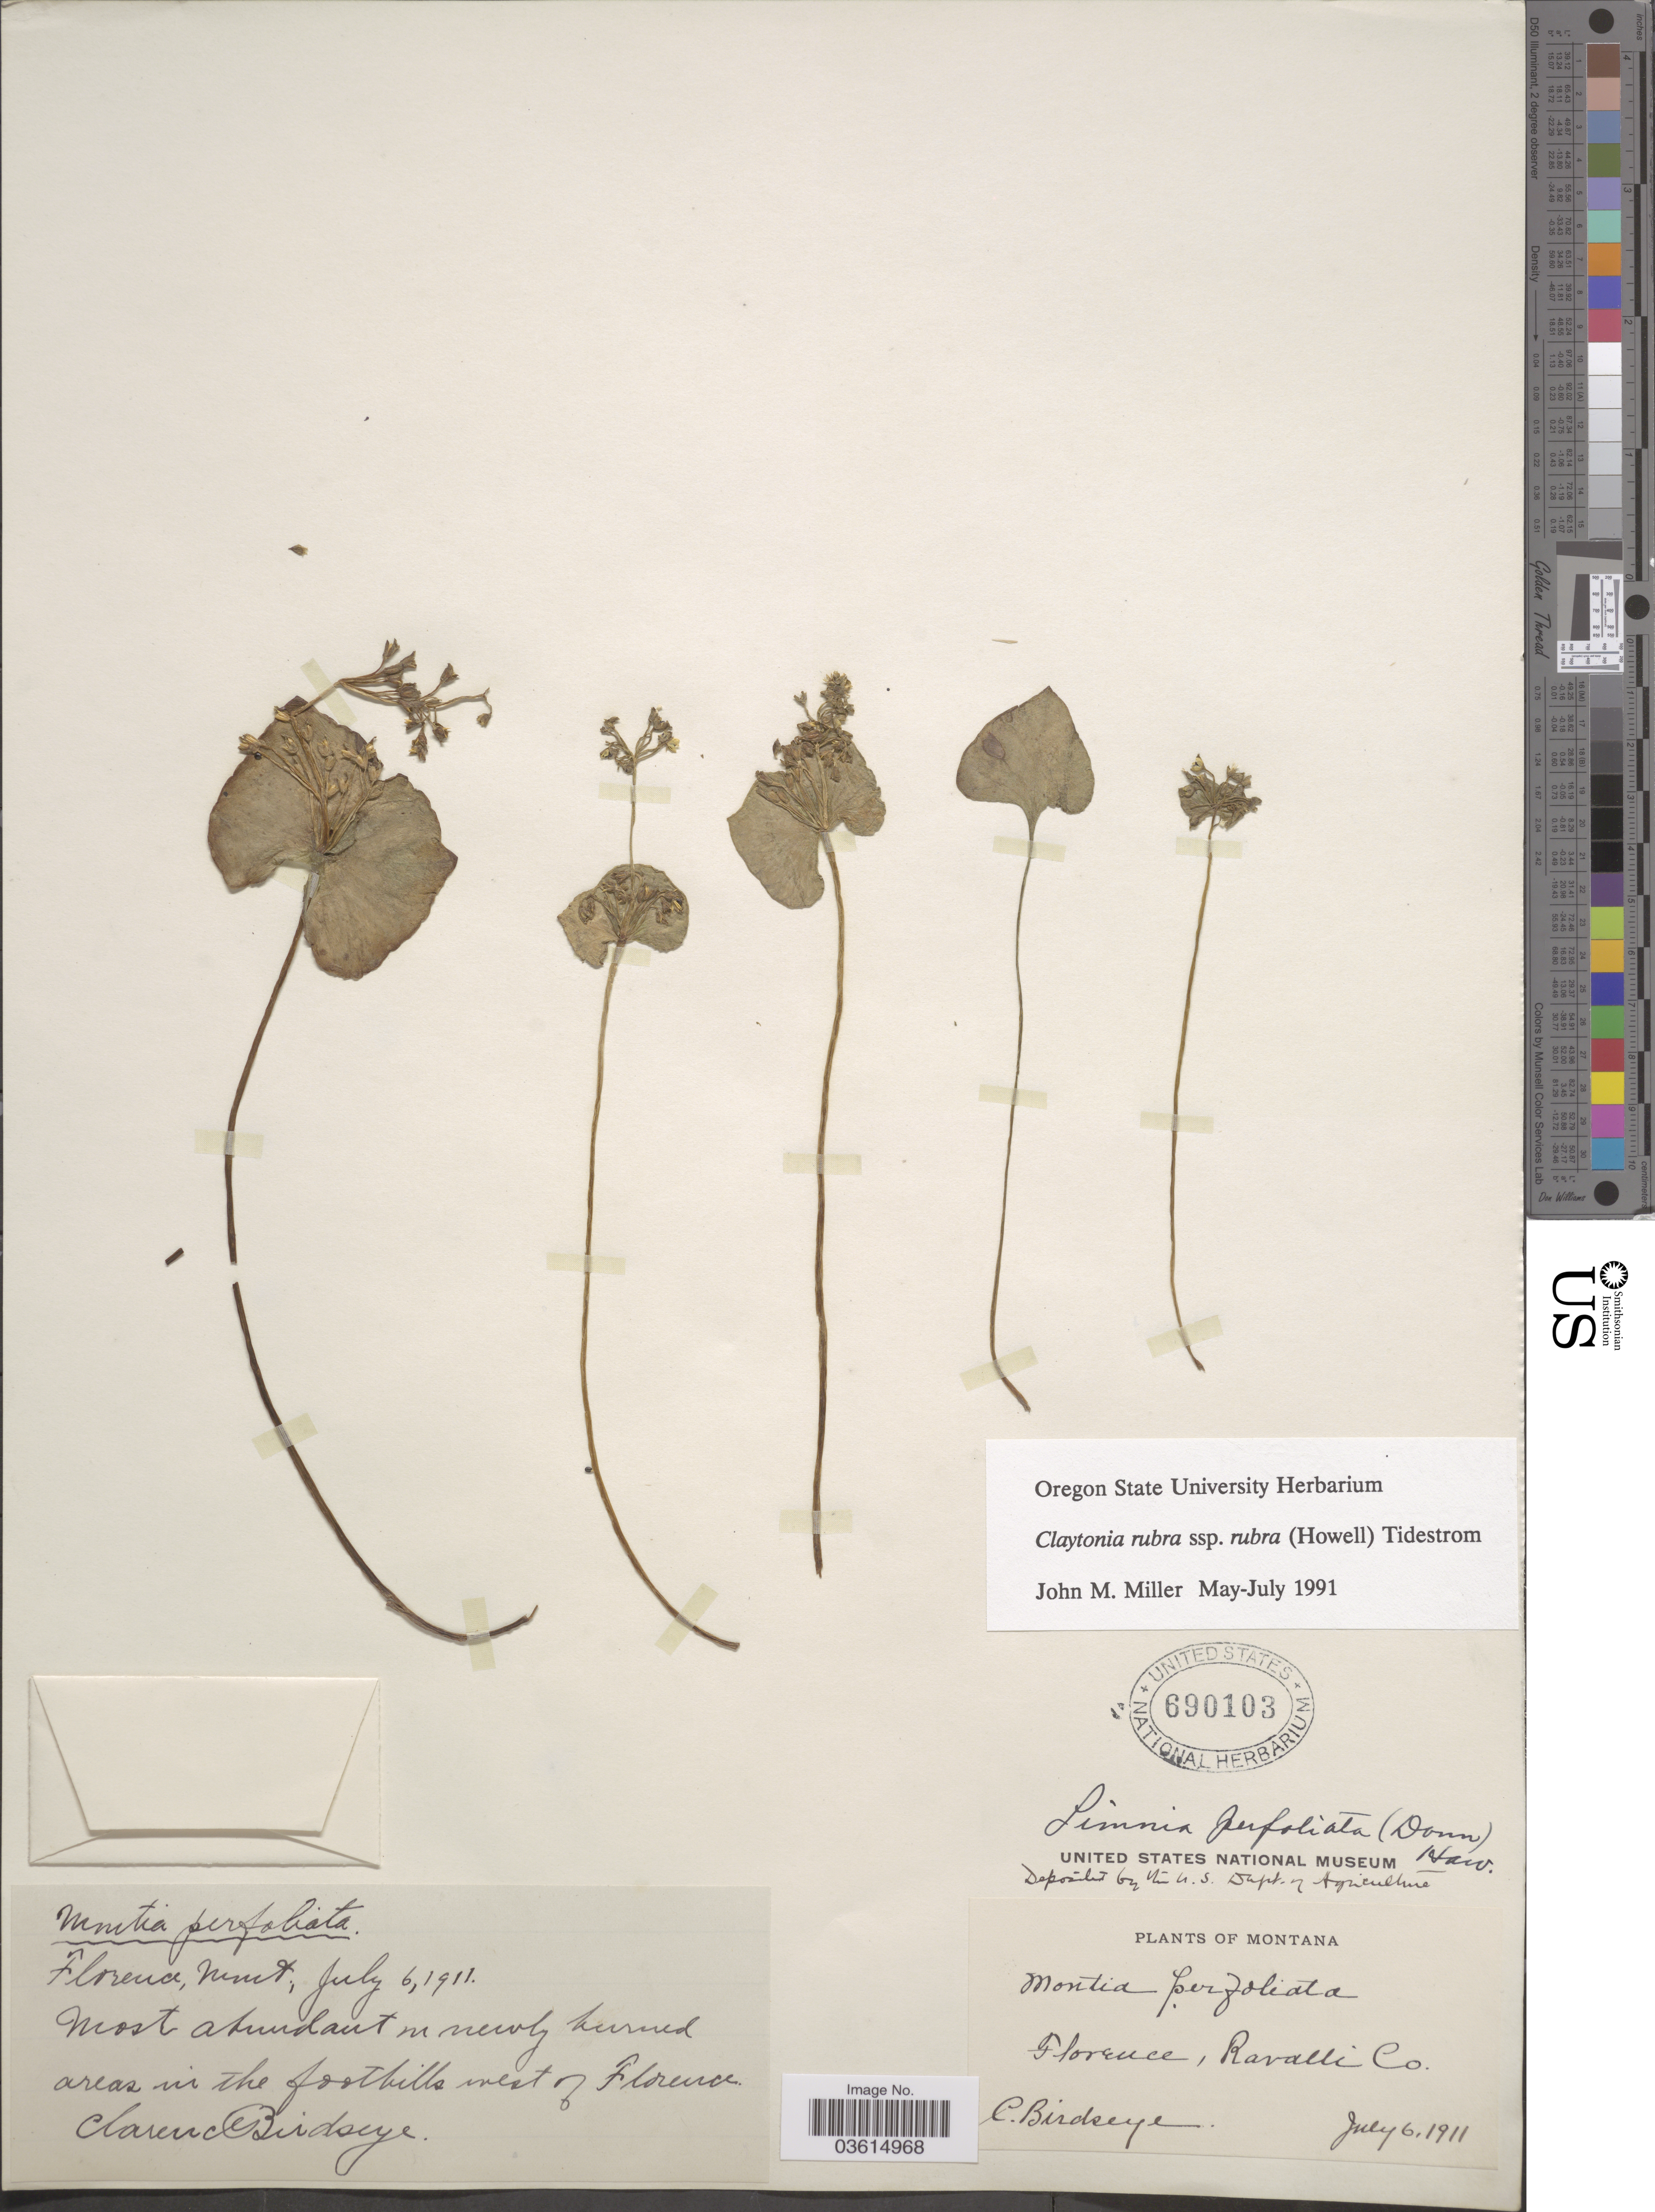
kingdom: Plantae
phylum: Tracheophyta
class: Magnoliopsida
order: Caryophyllales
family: Montiaceae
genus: Claytonia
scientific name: Claytonia rubra subsp. rubra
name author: (Howell) Tidestr.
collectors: C. Birdseye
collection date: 1911-07-06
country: United States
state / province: Montana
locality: Florence, Ravalli Co. Area in the foothills west of Florence.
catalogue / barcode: US 690103